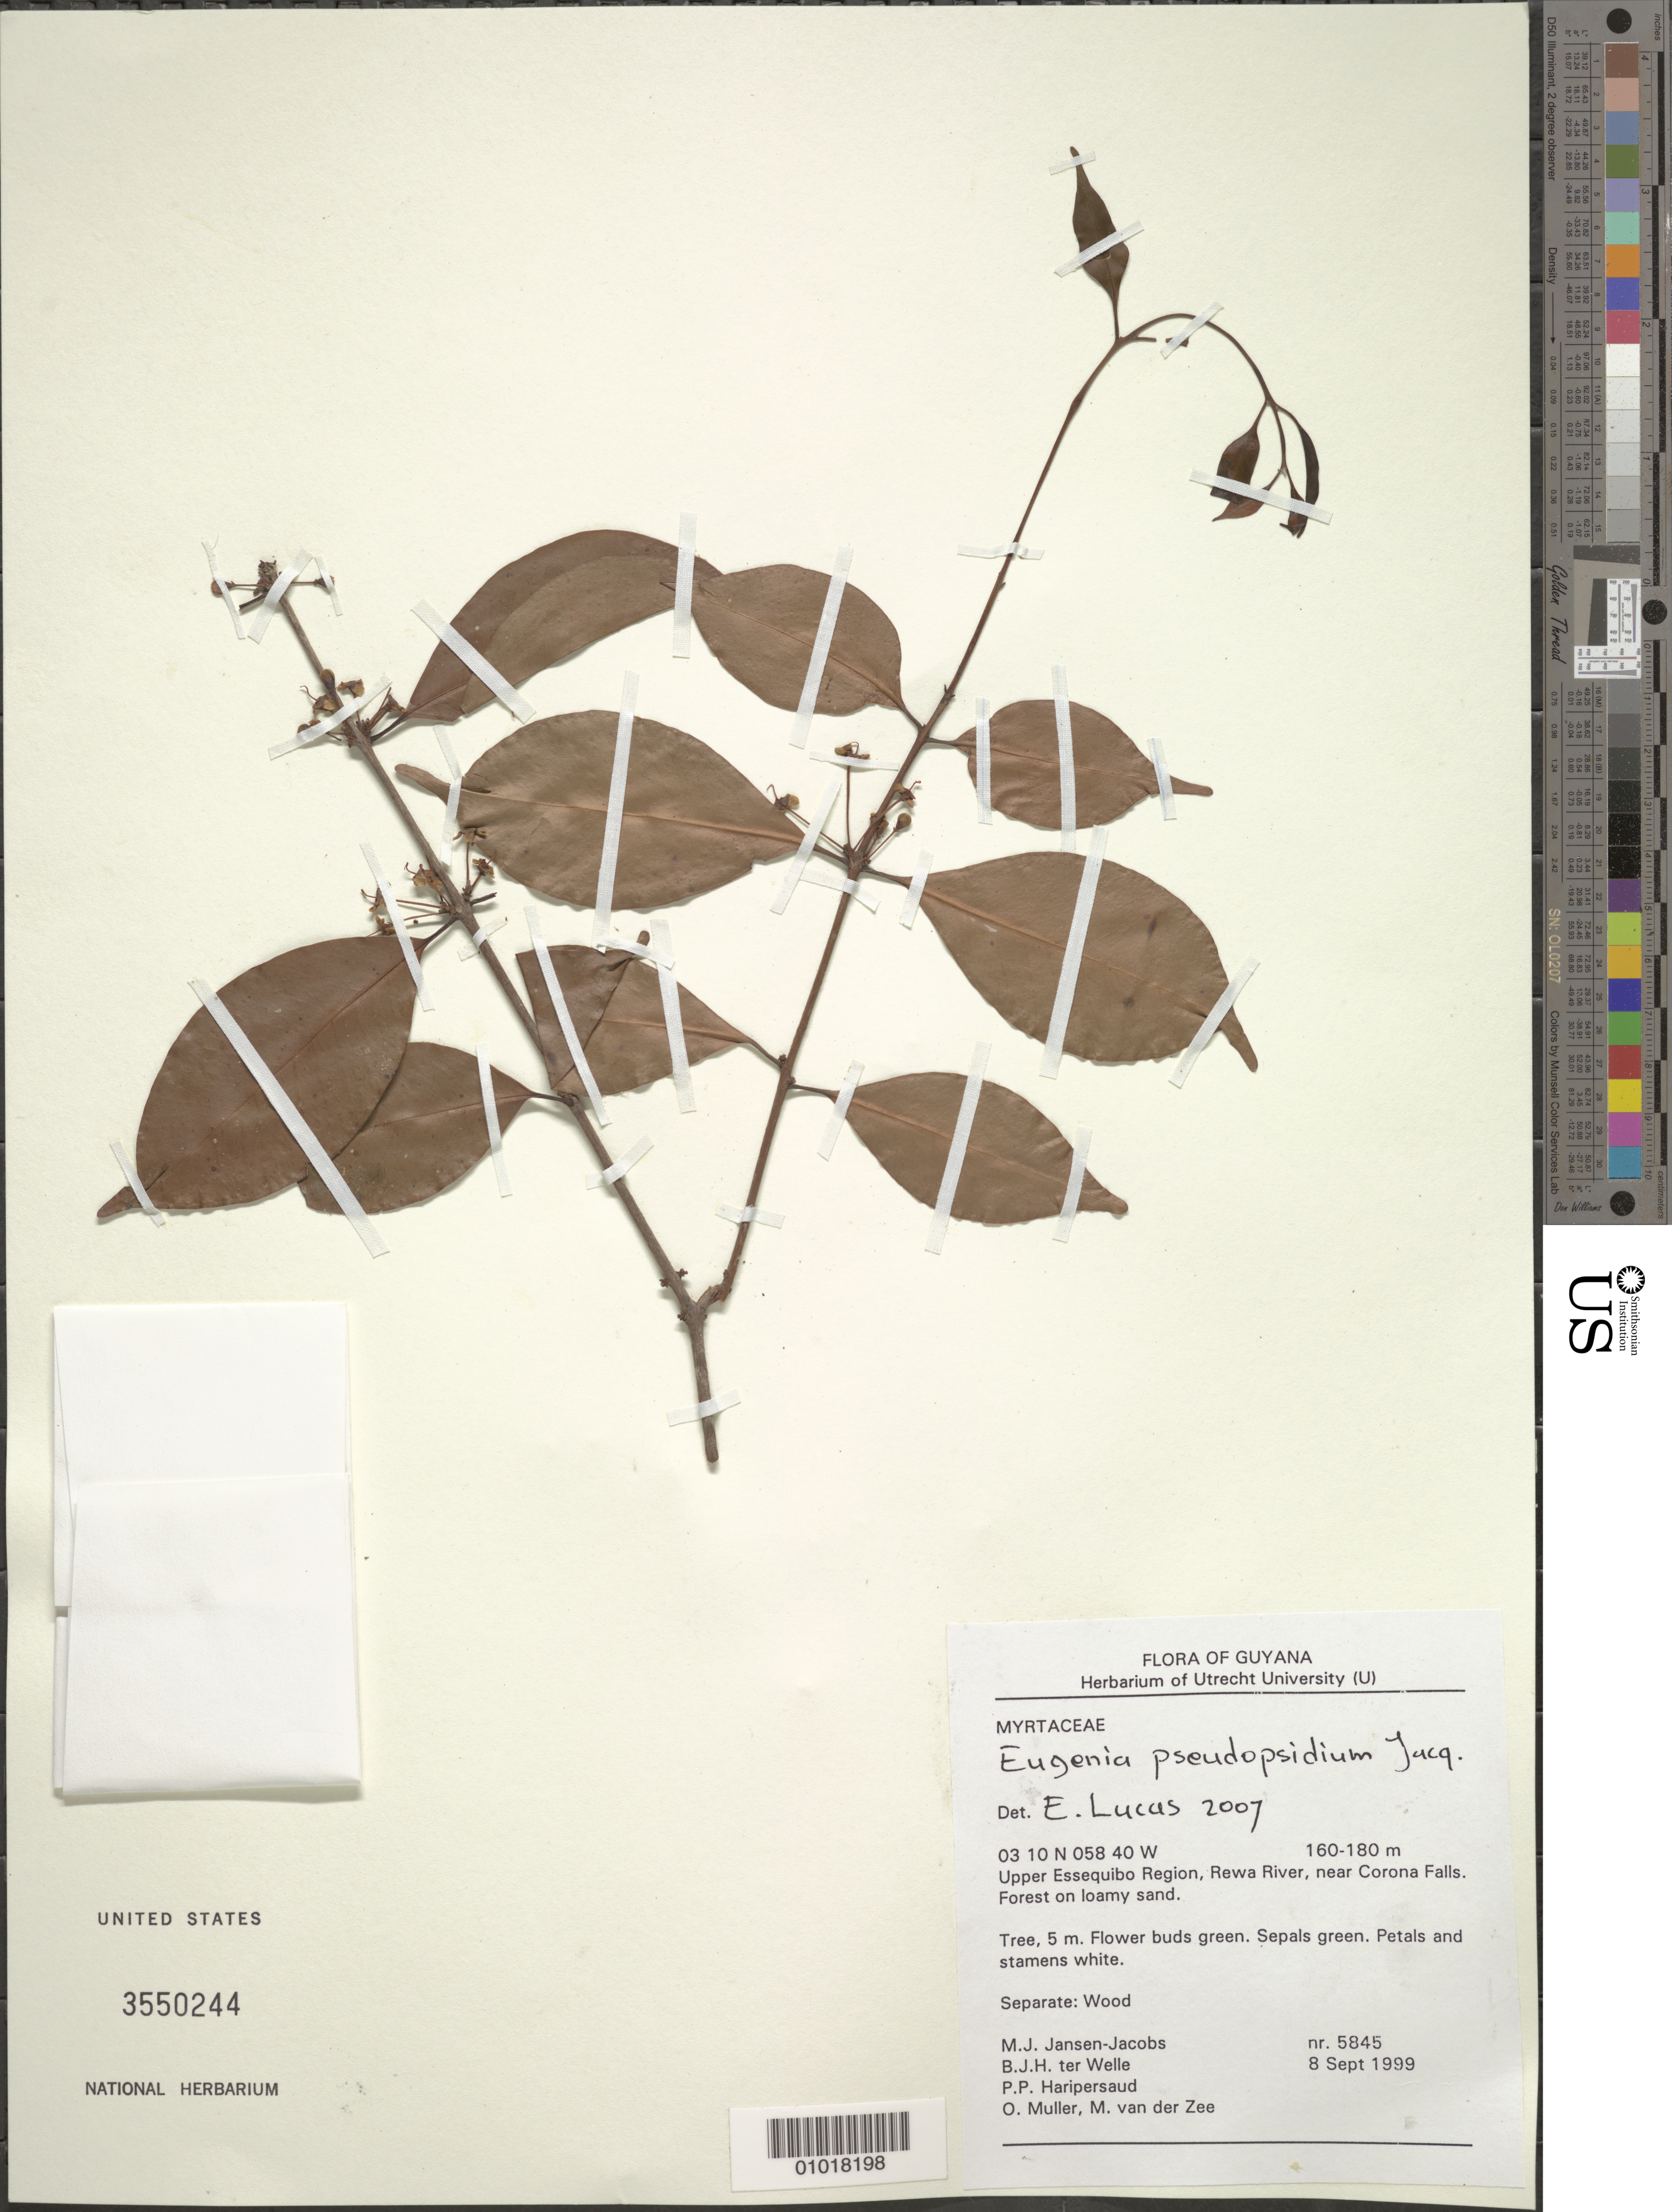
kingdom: Plantae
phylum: Tracheophyta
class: Magnoliopsida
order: Myrtales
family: Myrtaceae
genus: Eugenia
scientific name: Eugenia pseudopsidium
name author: Jacq.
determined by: Lucas, E.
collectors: M. J. Jansen-Jacobs, B. Welle, P. Haripersaud, O. Muller & M. van der Zee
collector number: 5845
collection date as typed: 8-Sep-99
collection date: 1999-09-08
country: Guyana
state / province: U. Takutu-U. Essequibo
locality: Rewa River, near Corona Falls, Upper Essequibo Region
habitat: Forest on loamy sand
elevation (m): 160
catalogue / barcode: US 3550244